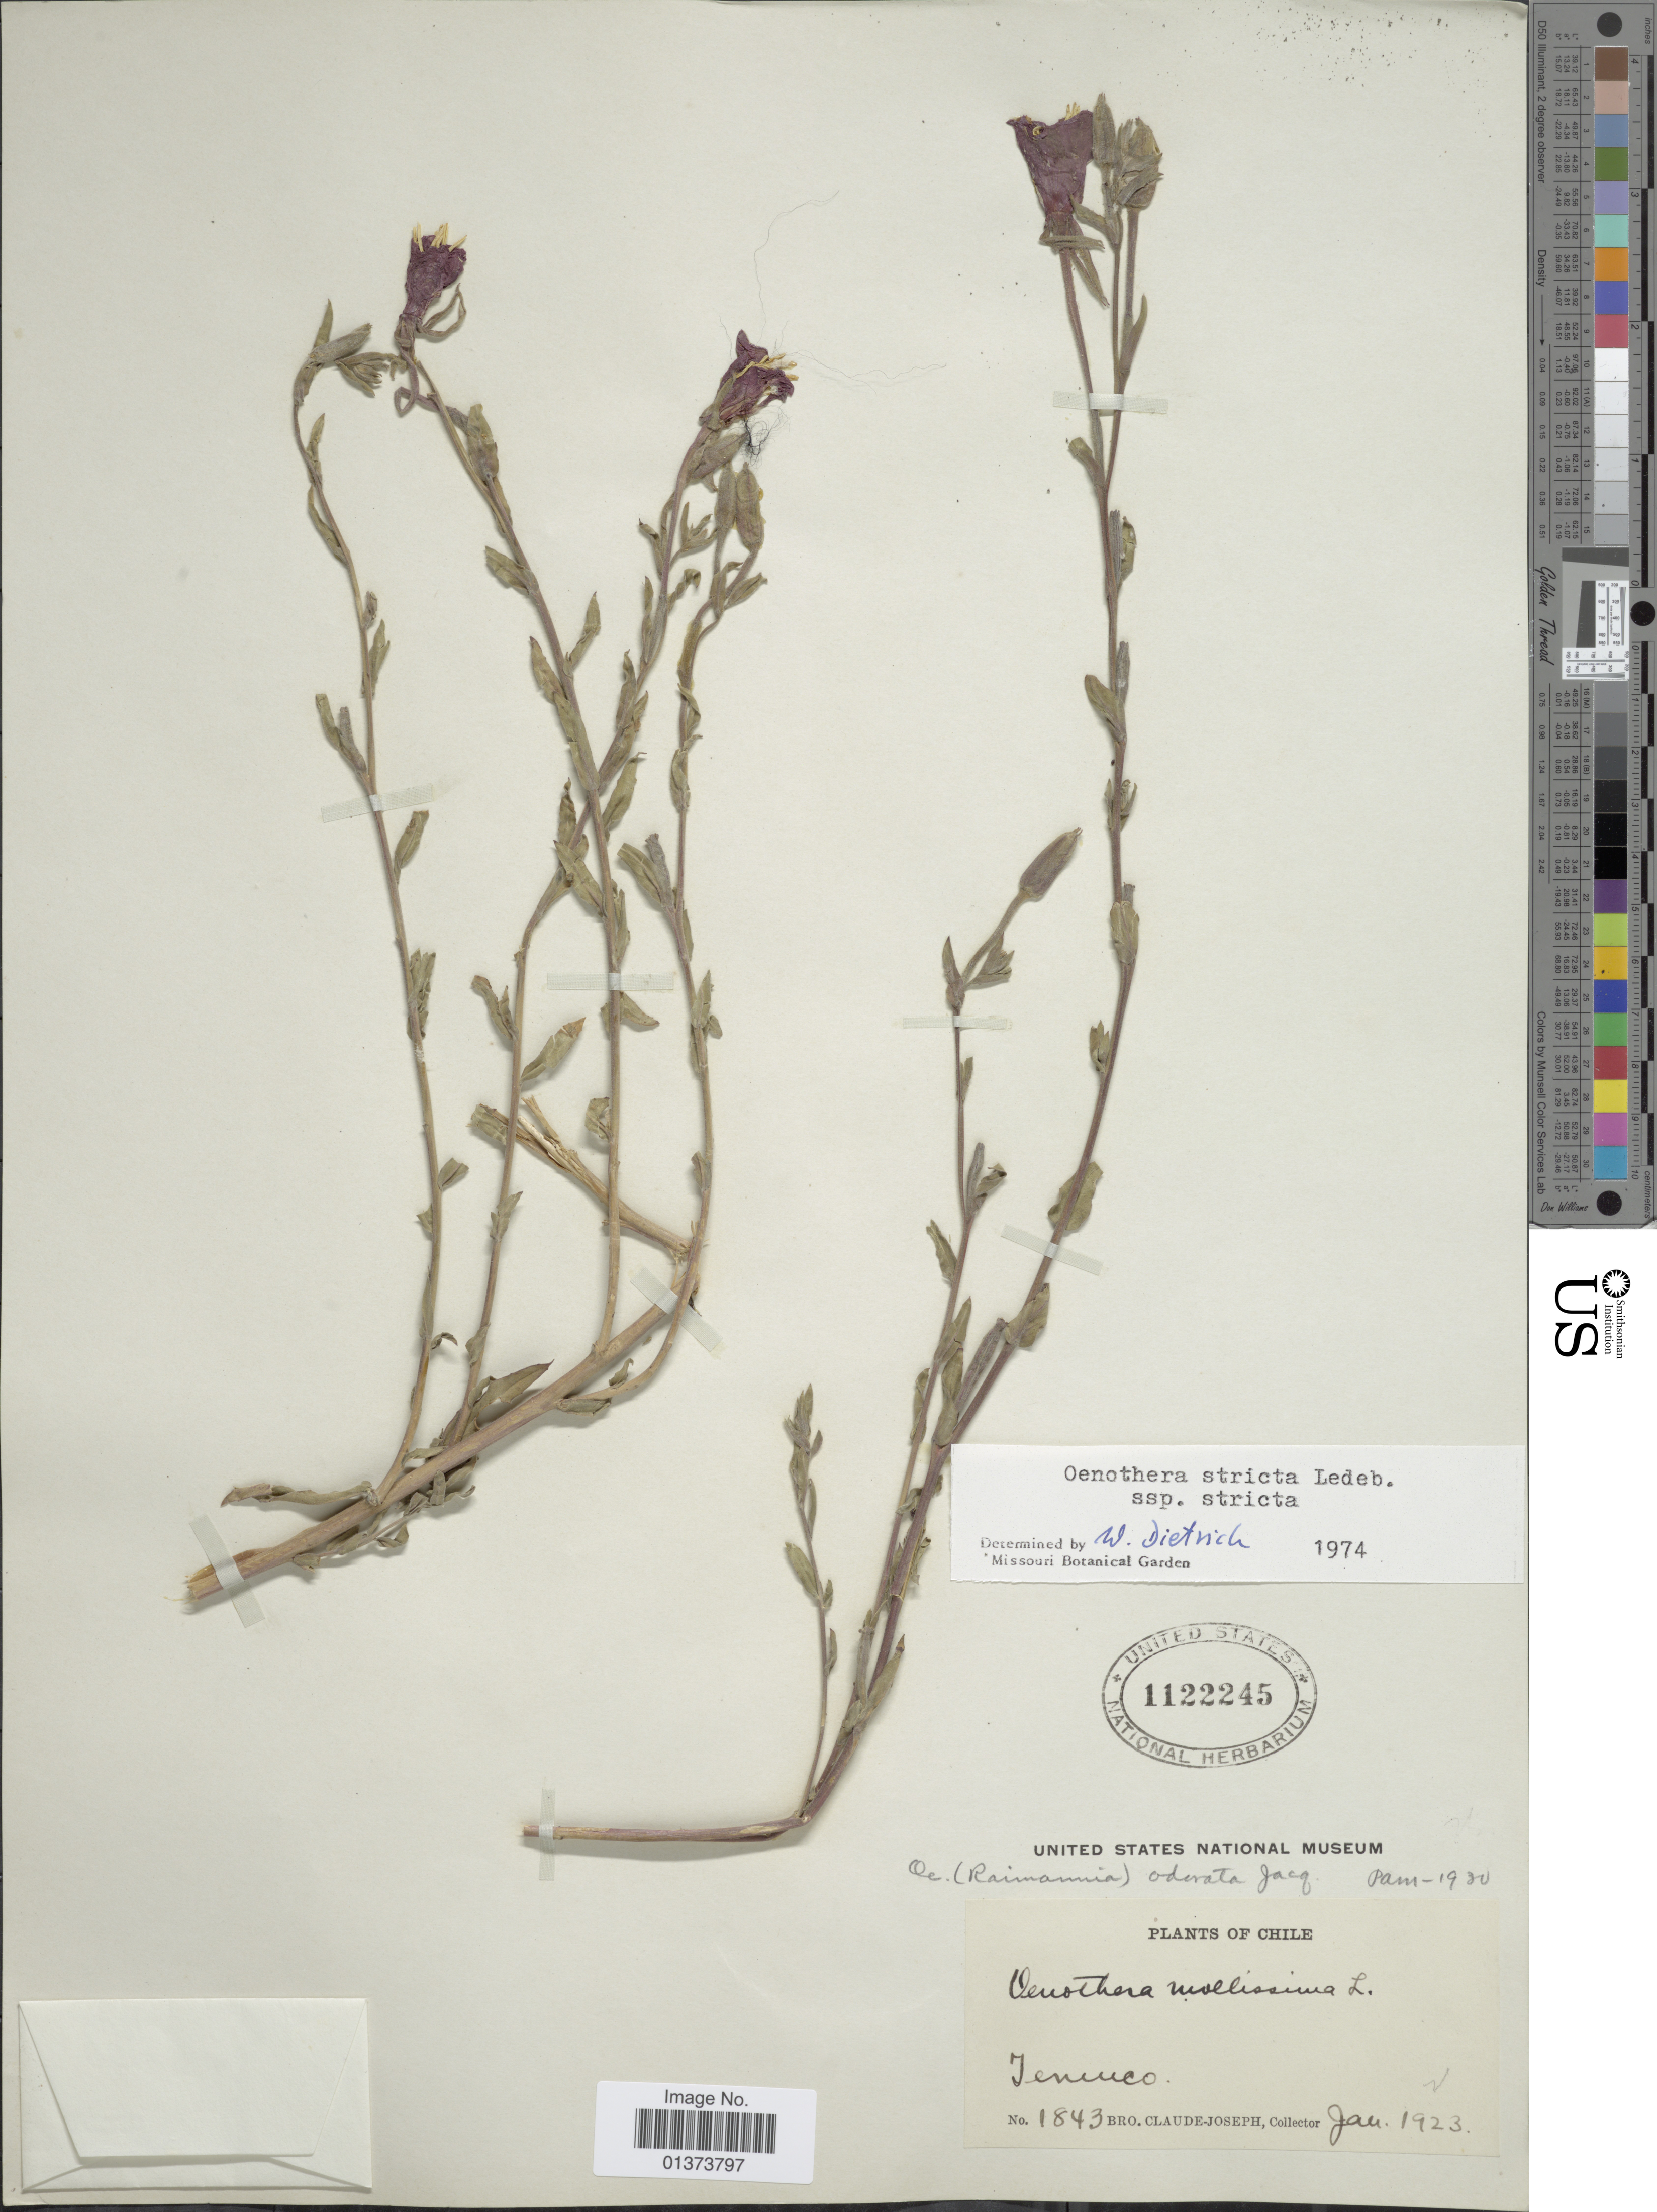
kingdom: Plantae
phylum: Tracheophyta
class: Magnoliopsida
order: Myrtales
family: Onagraceae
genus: Oenothera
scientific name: Oenothera stricta subsp. stricta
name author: Ledeb. ex Link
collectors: Bro. Claude-Joseph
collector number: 1843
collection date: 1923-01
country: Chile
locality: Temuco.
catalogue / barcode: US 1122245